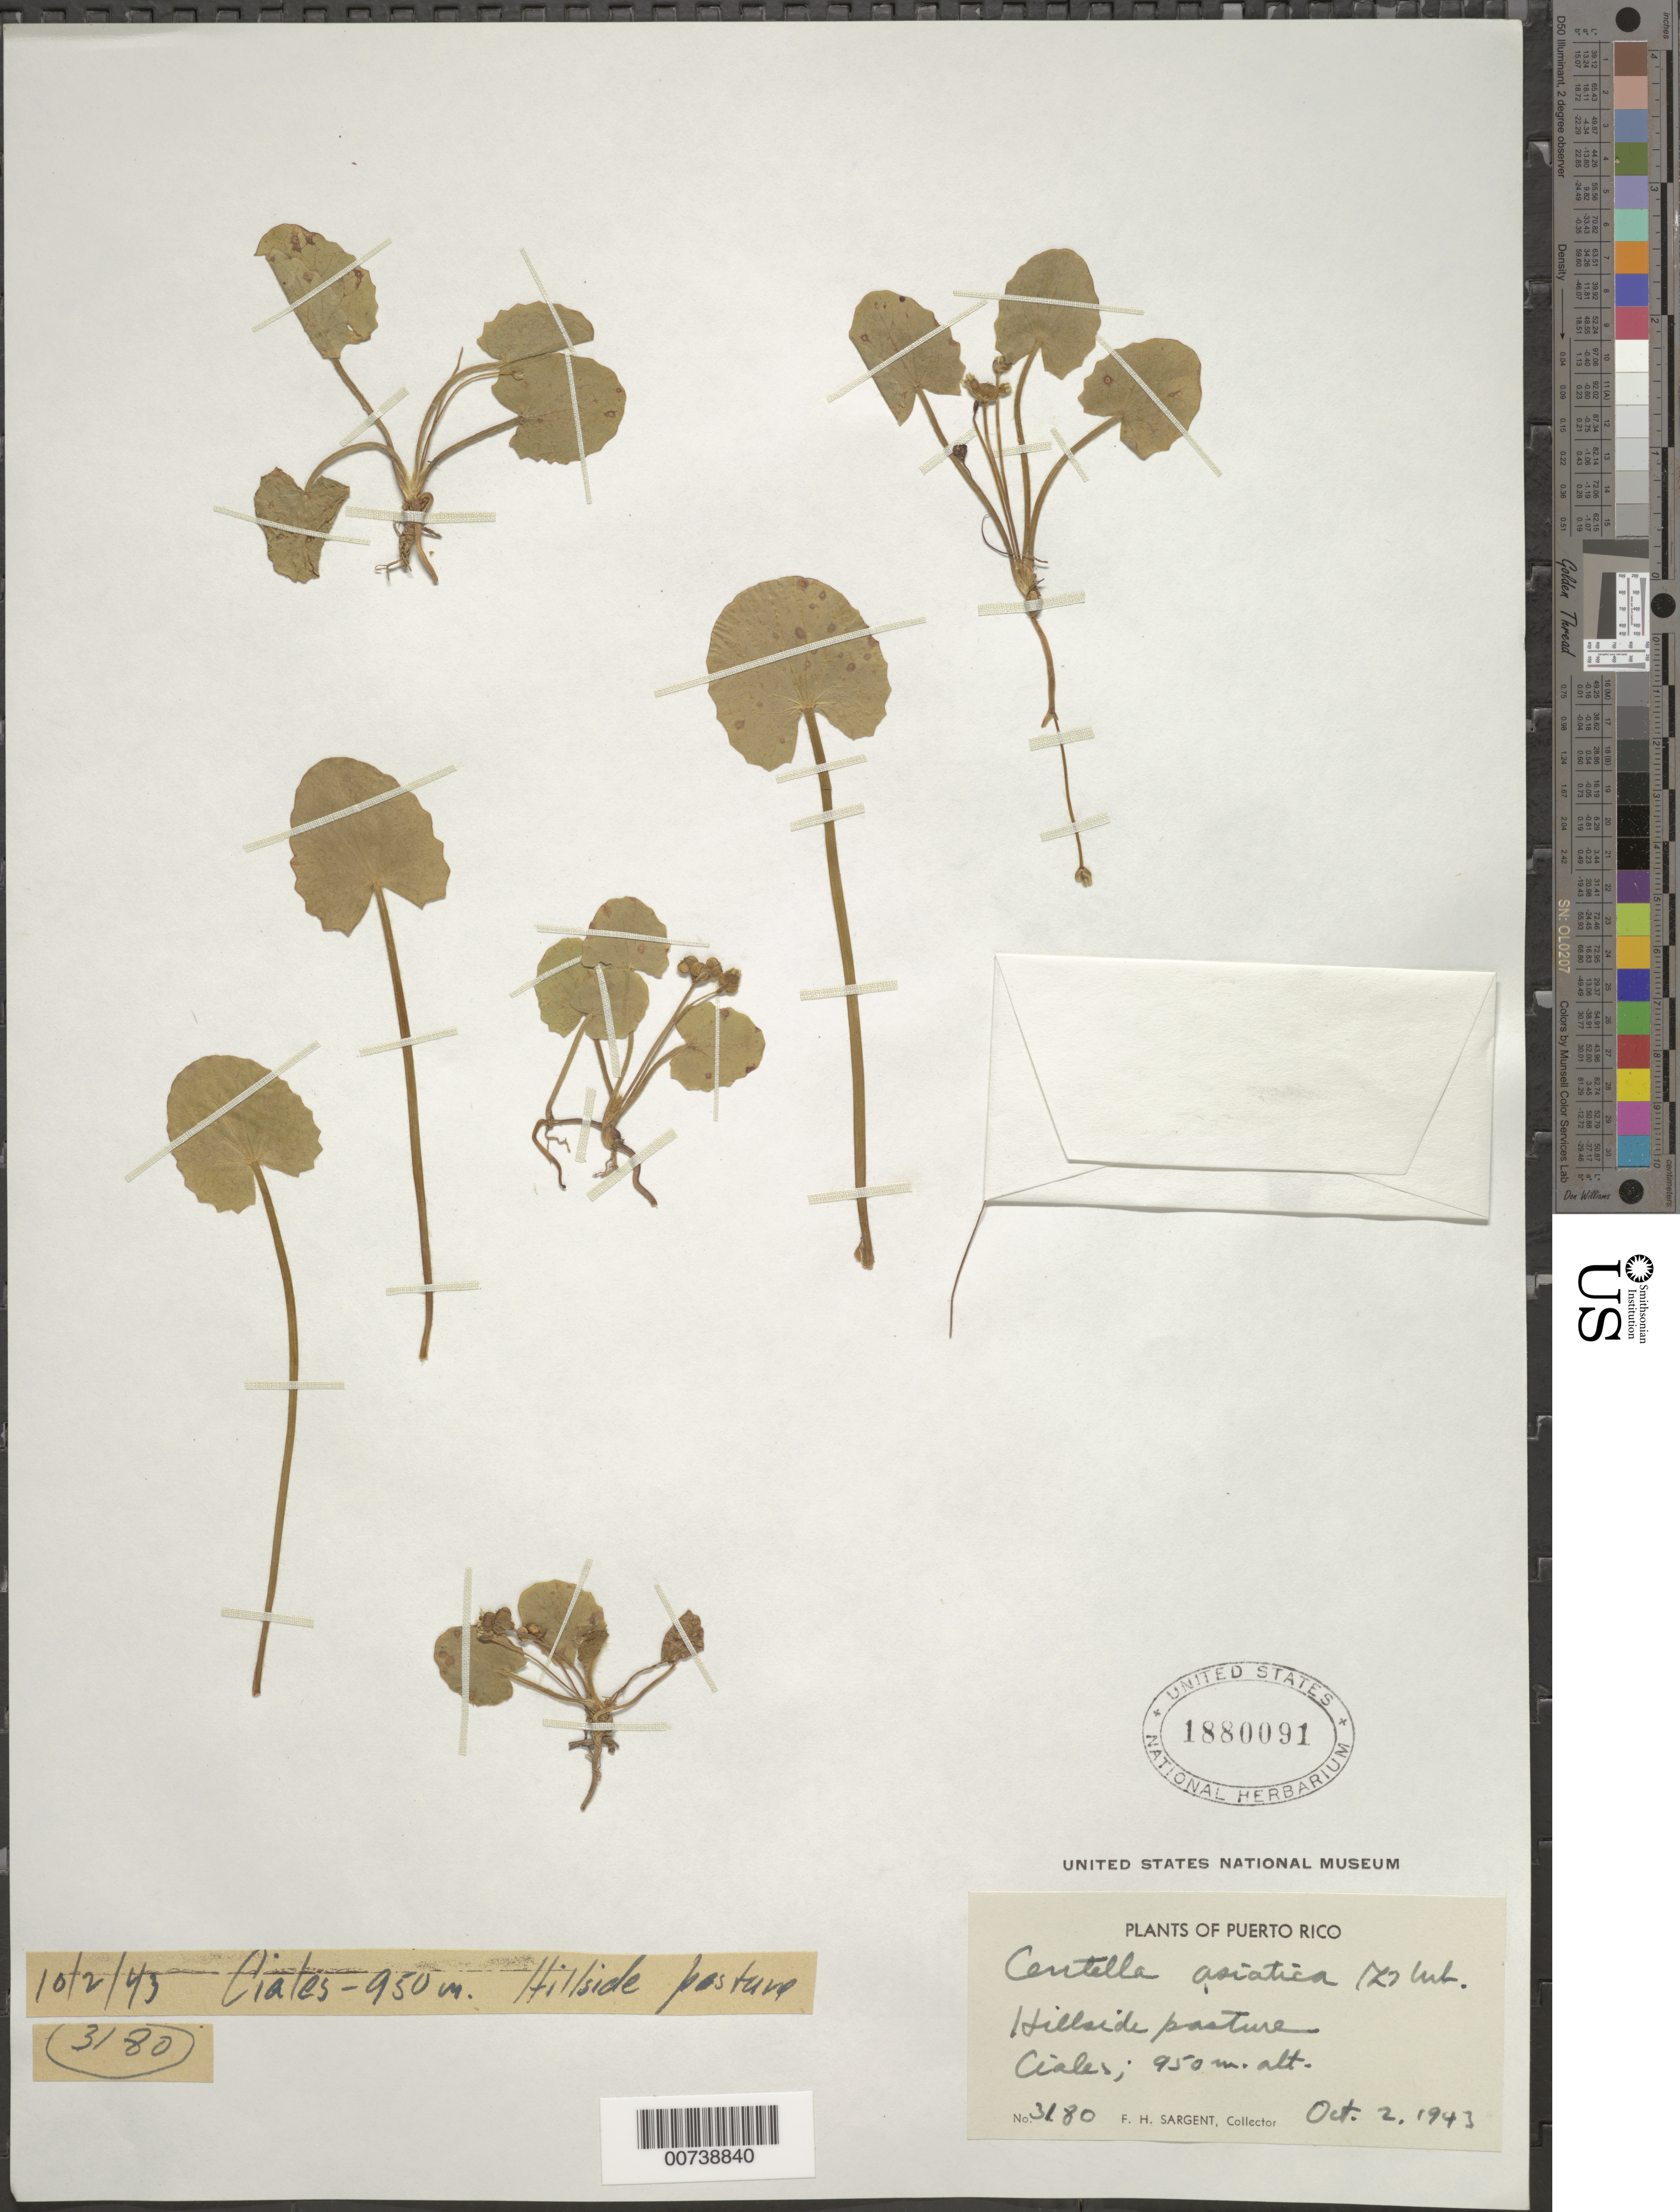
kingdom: Plantae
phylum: Tracheophyta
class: Magnoliopsida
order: Apiales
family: Apiaceae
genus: Centella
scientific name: Centella asiatica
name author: (L.) Urb.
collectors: F. H. Sargent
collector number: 3180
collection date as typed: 02 Oct 1943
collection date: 1943-10-02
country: Puerto Rico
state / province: Ciales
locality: Ciales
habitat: Hillside pasture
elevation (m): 950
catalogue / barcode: US 1880091